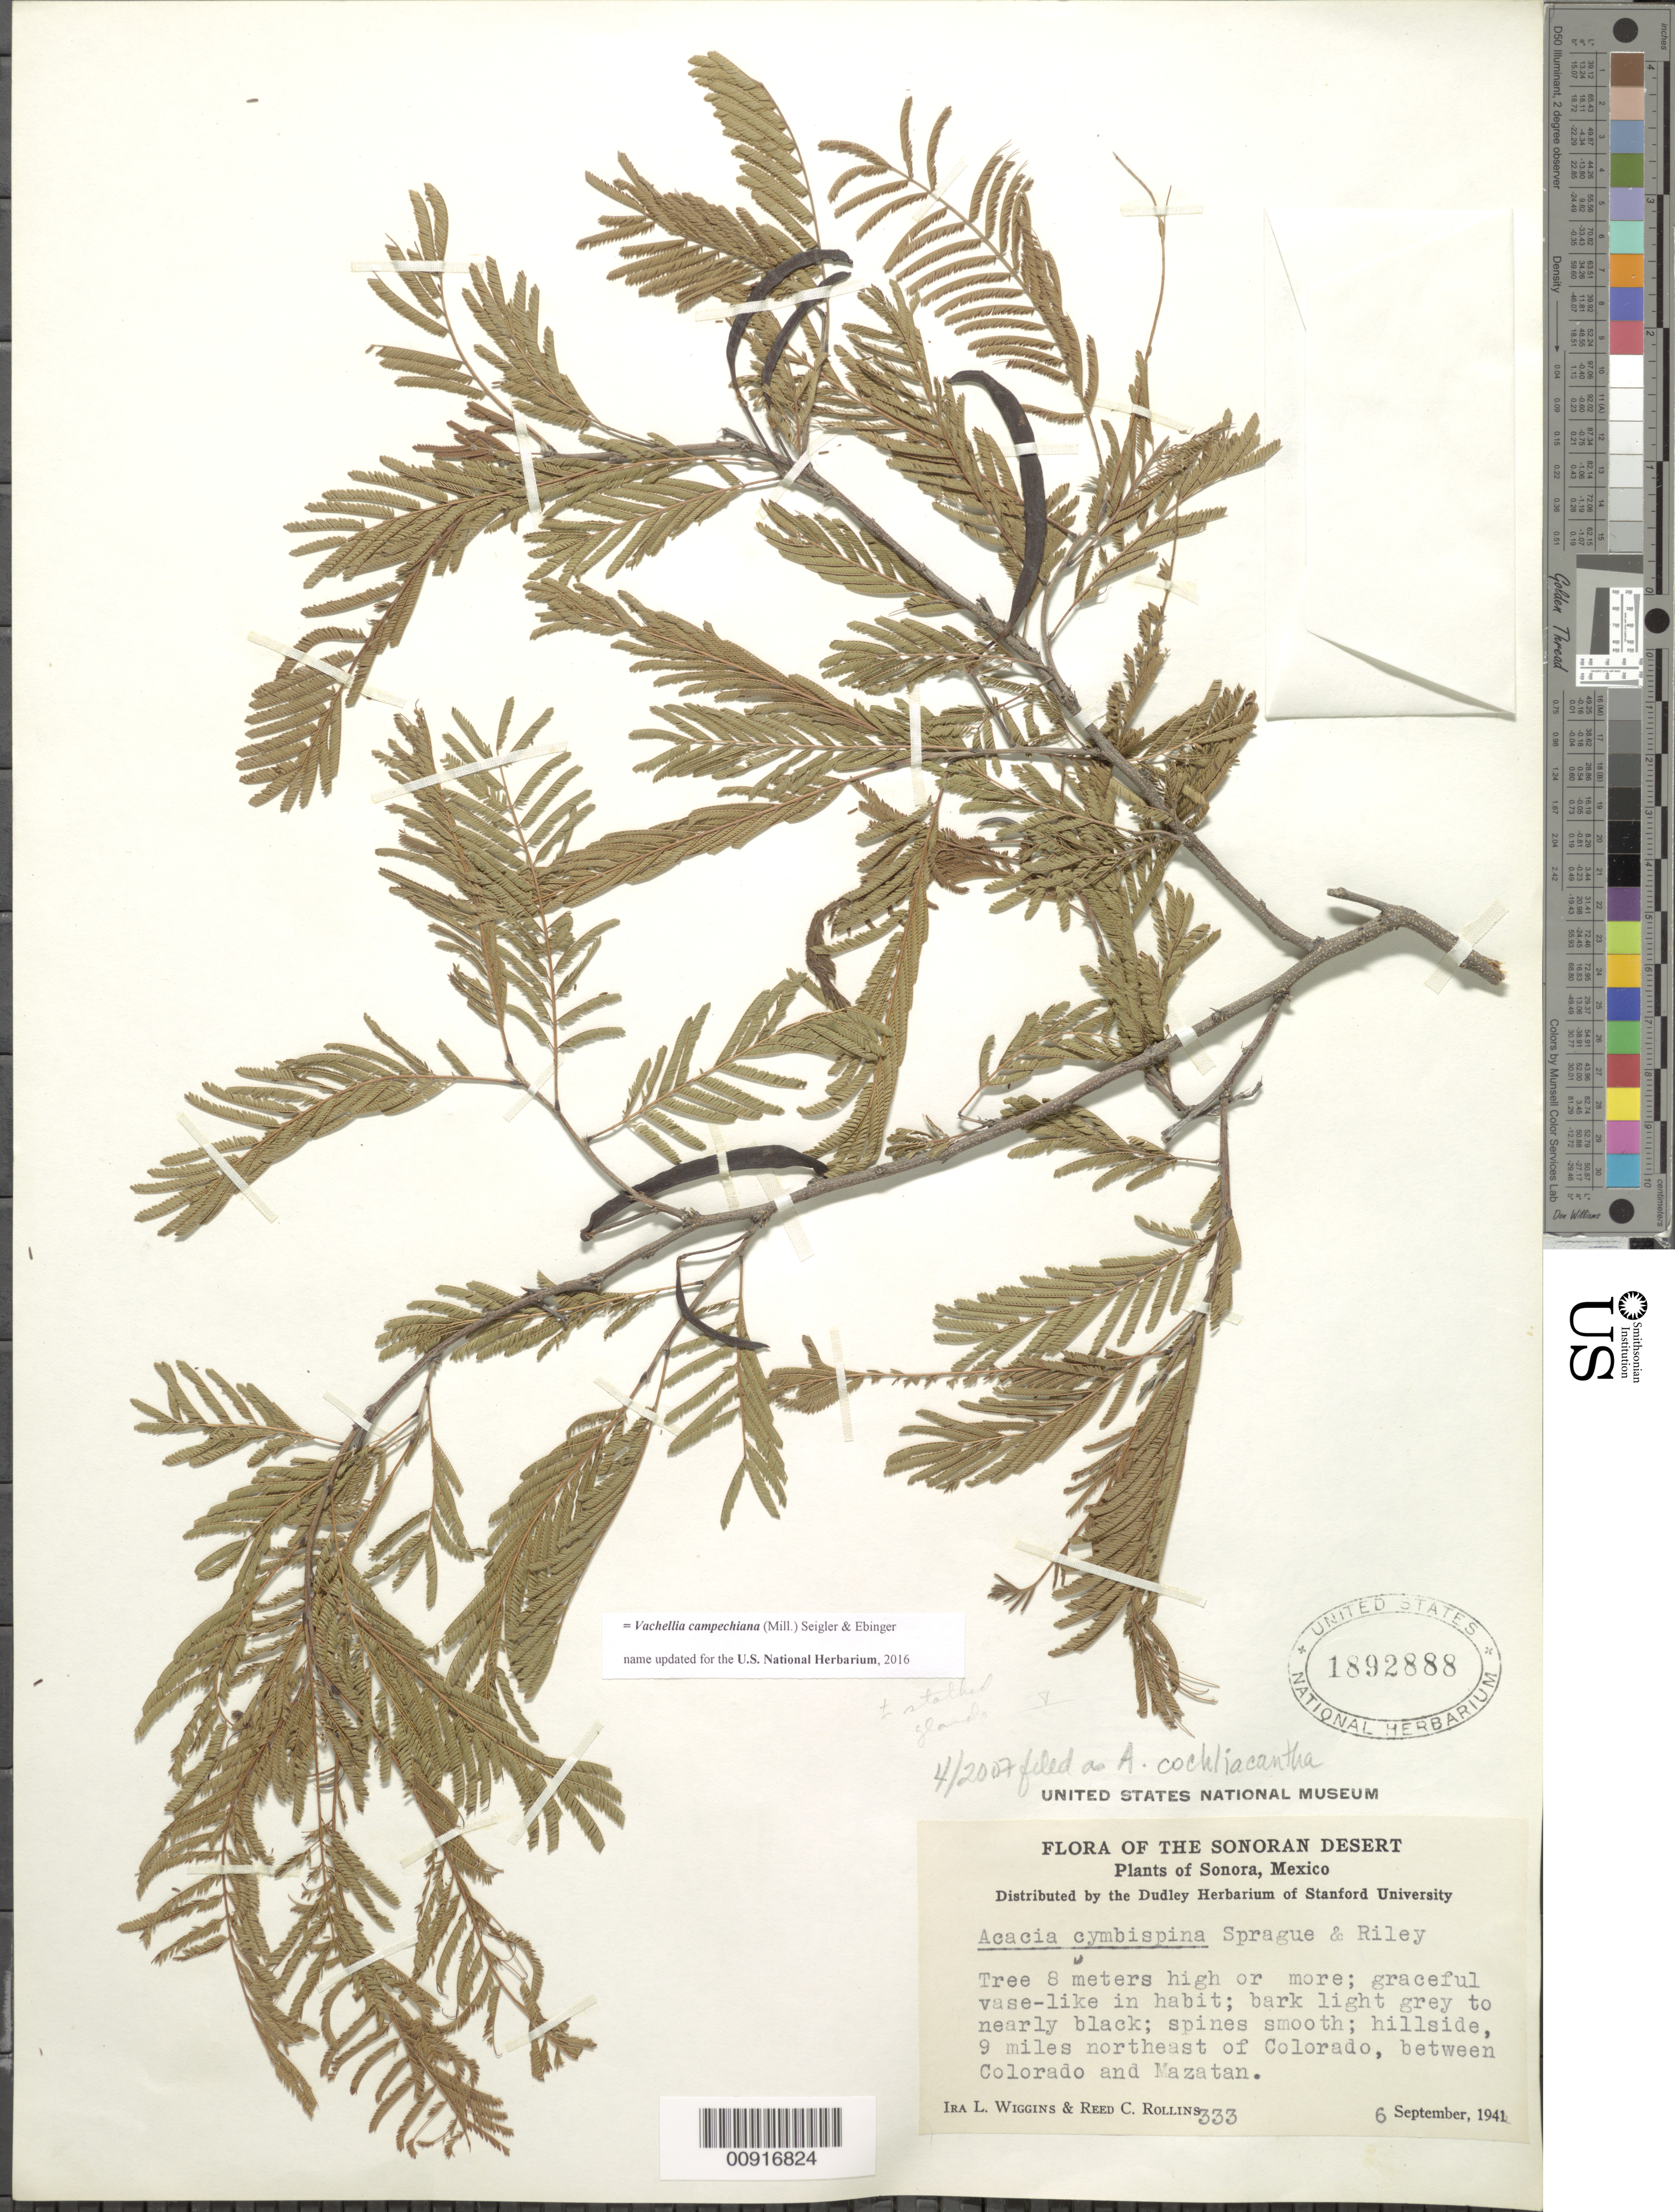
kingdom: Plantae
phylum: Tracheophyta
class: Magnoliopsida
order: Fabales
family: Fabaceae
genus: Vachellia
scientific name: Vachellia campechiana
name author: (Mill.) Seigler & Ebinger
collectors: I. L. Wiggins & R. C. Rollins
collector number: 333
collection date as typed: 06 Sep 1941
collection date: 1941-09-06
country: Mexico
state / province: Sonora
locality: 9 miles northeast of Colorado, between Colorado and Mazatan.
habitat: Hillside.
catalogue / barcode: US 1892888